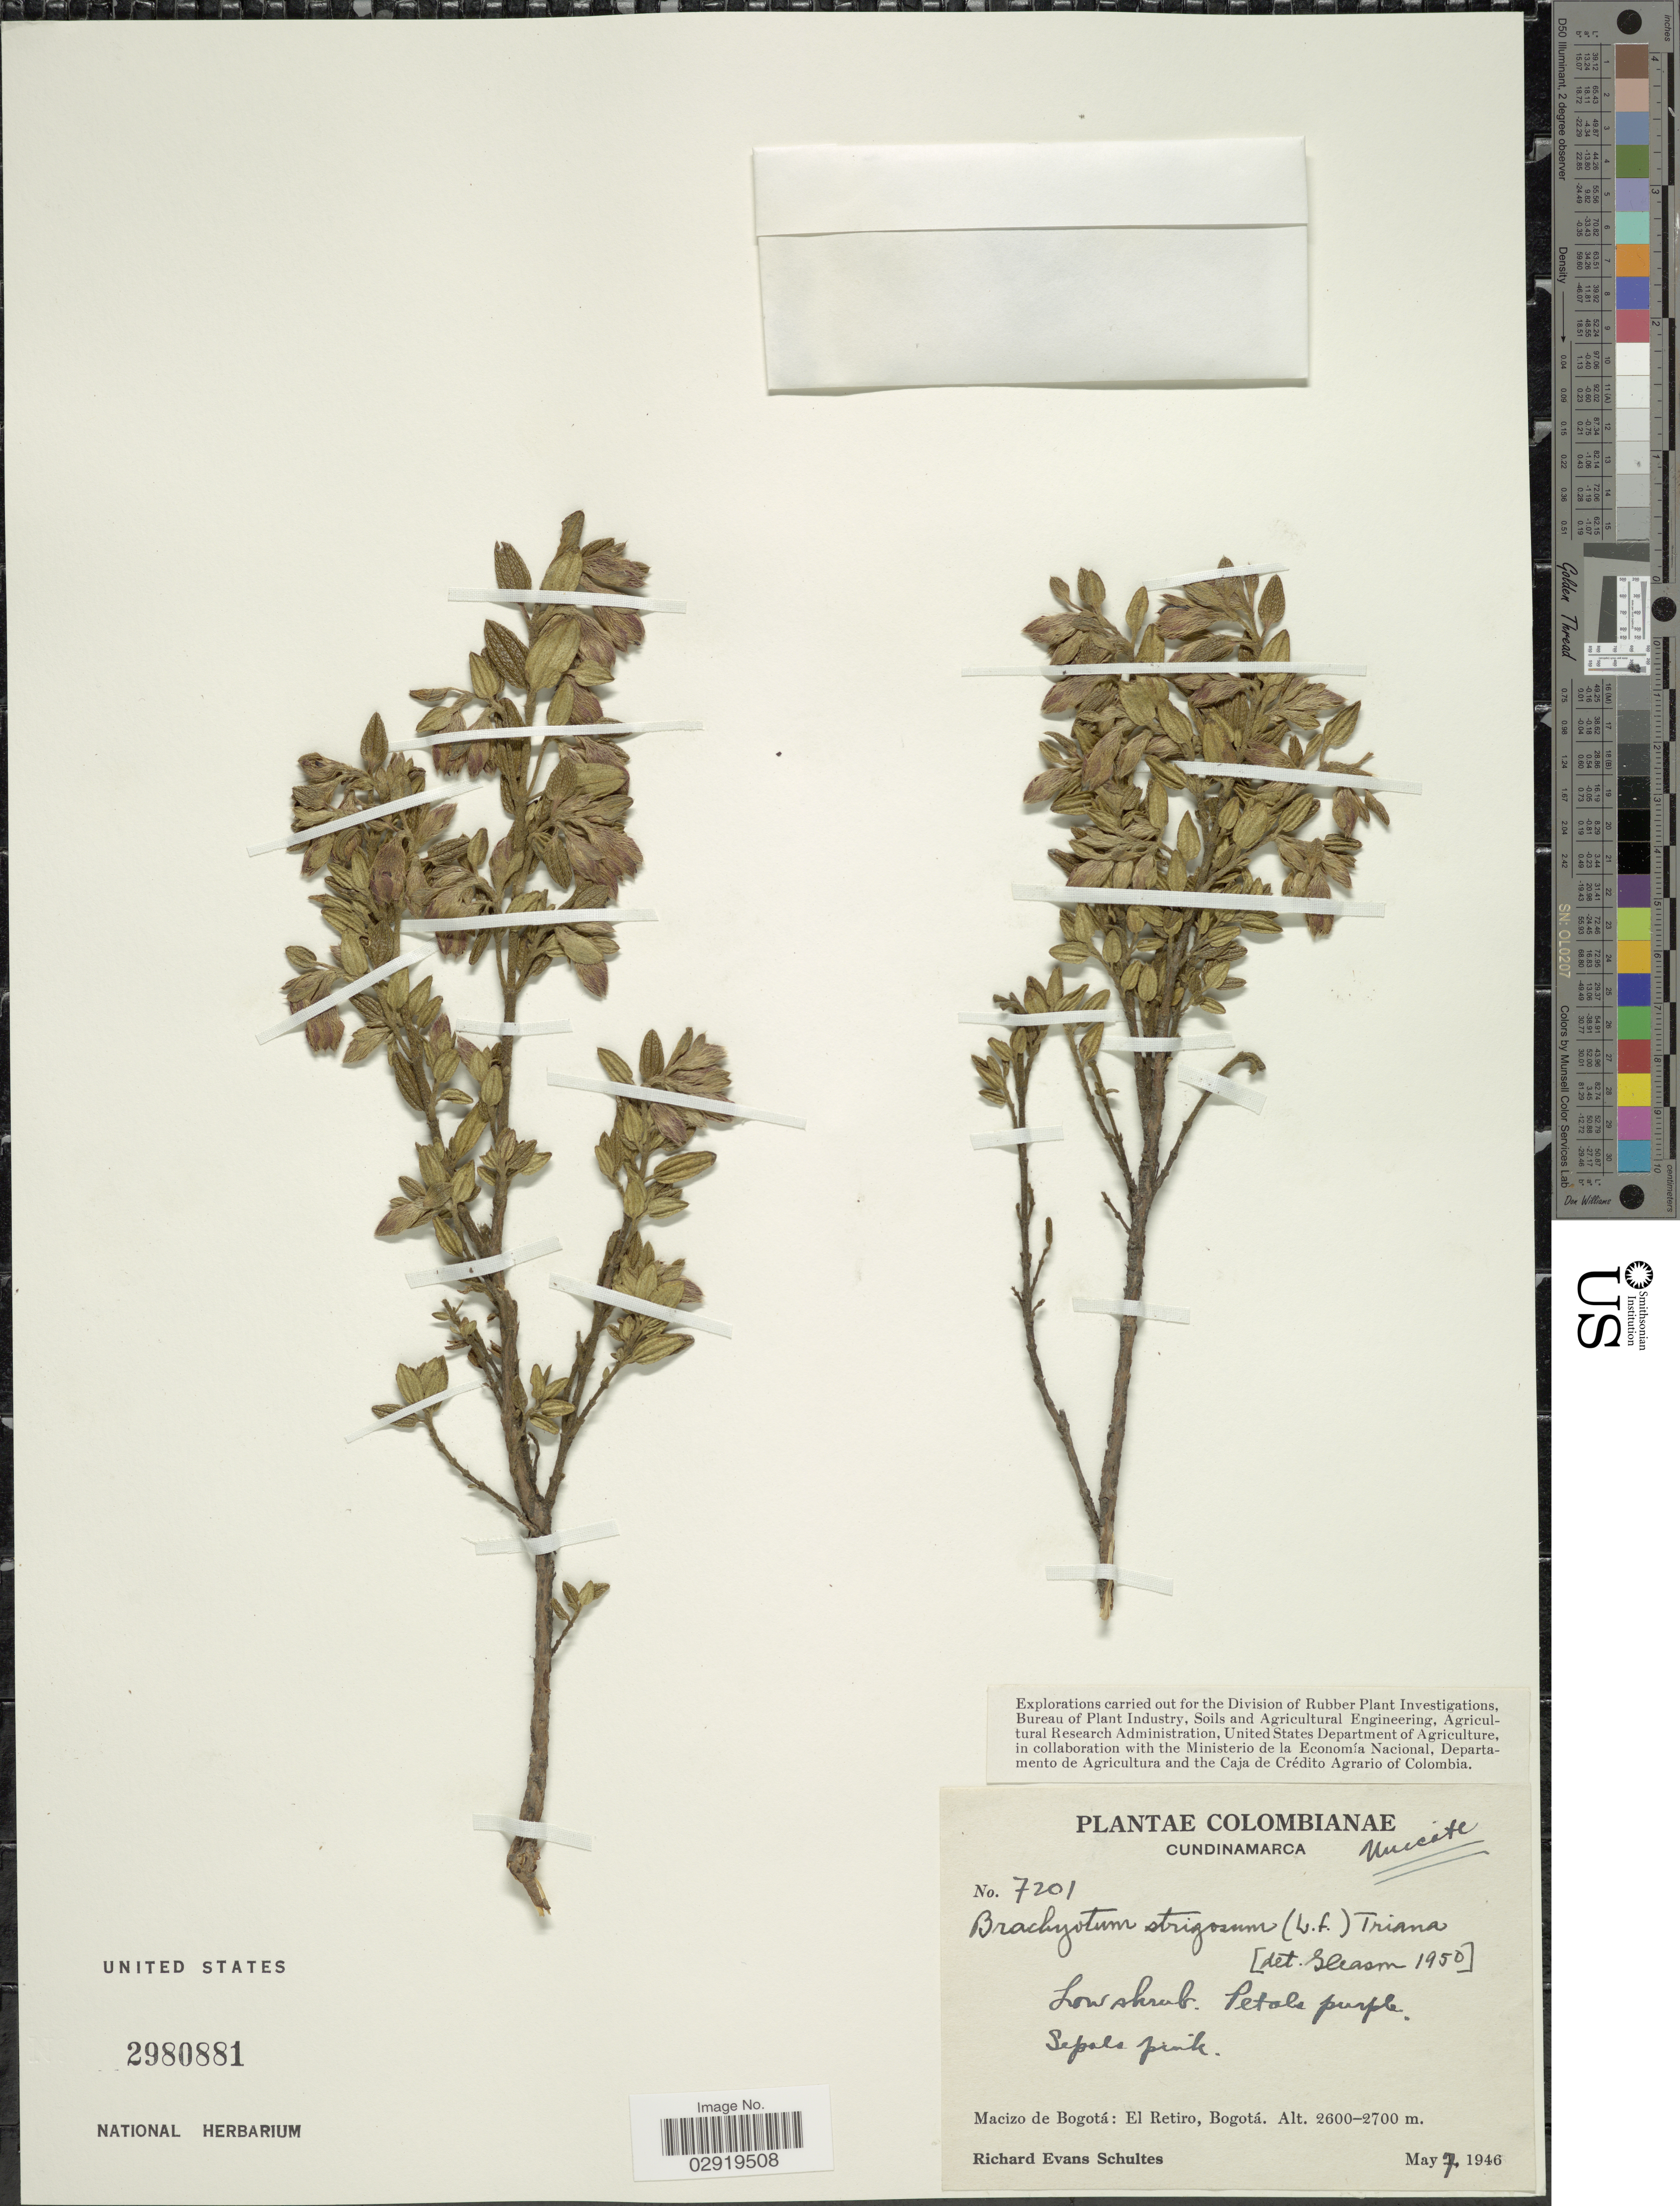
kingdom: Plantae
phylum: Tracheophyta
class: Magnoliopsida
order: Myrtales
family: Melastomataceae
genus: Brachyotum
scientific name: Brachyotum strigosum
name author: (L. f.) Triana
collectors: R. E. Schultes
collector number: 7201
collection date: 1946-05-07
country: Colombia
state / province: Cundinamarca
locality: Macizo de Bogotá: El Retiro, Bogotá.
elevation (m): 2600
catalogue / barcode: US 2980881